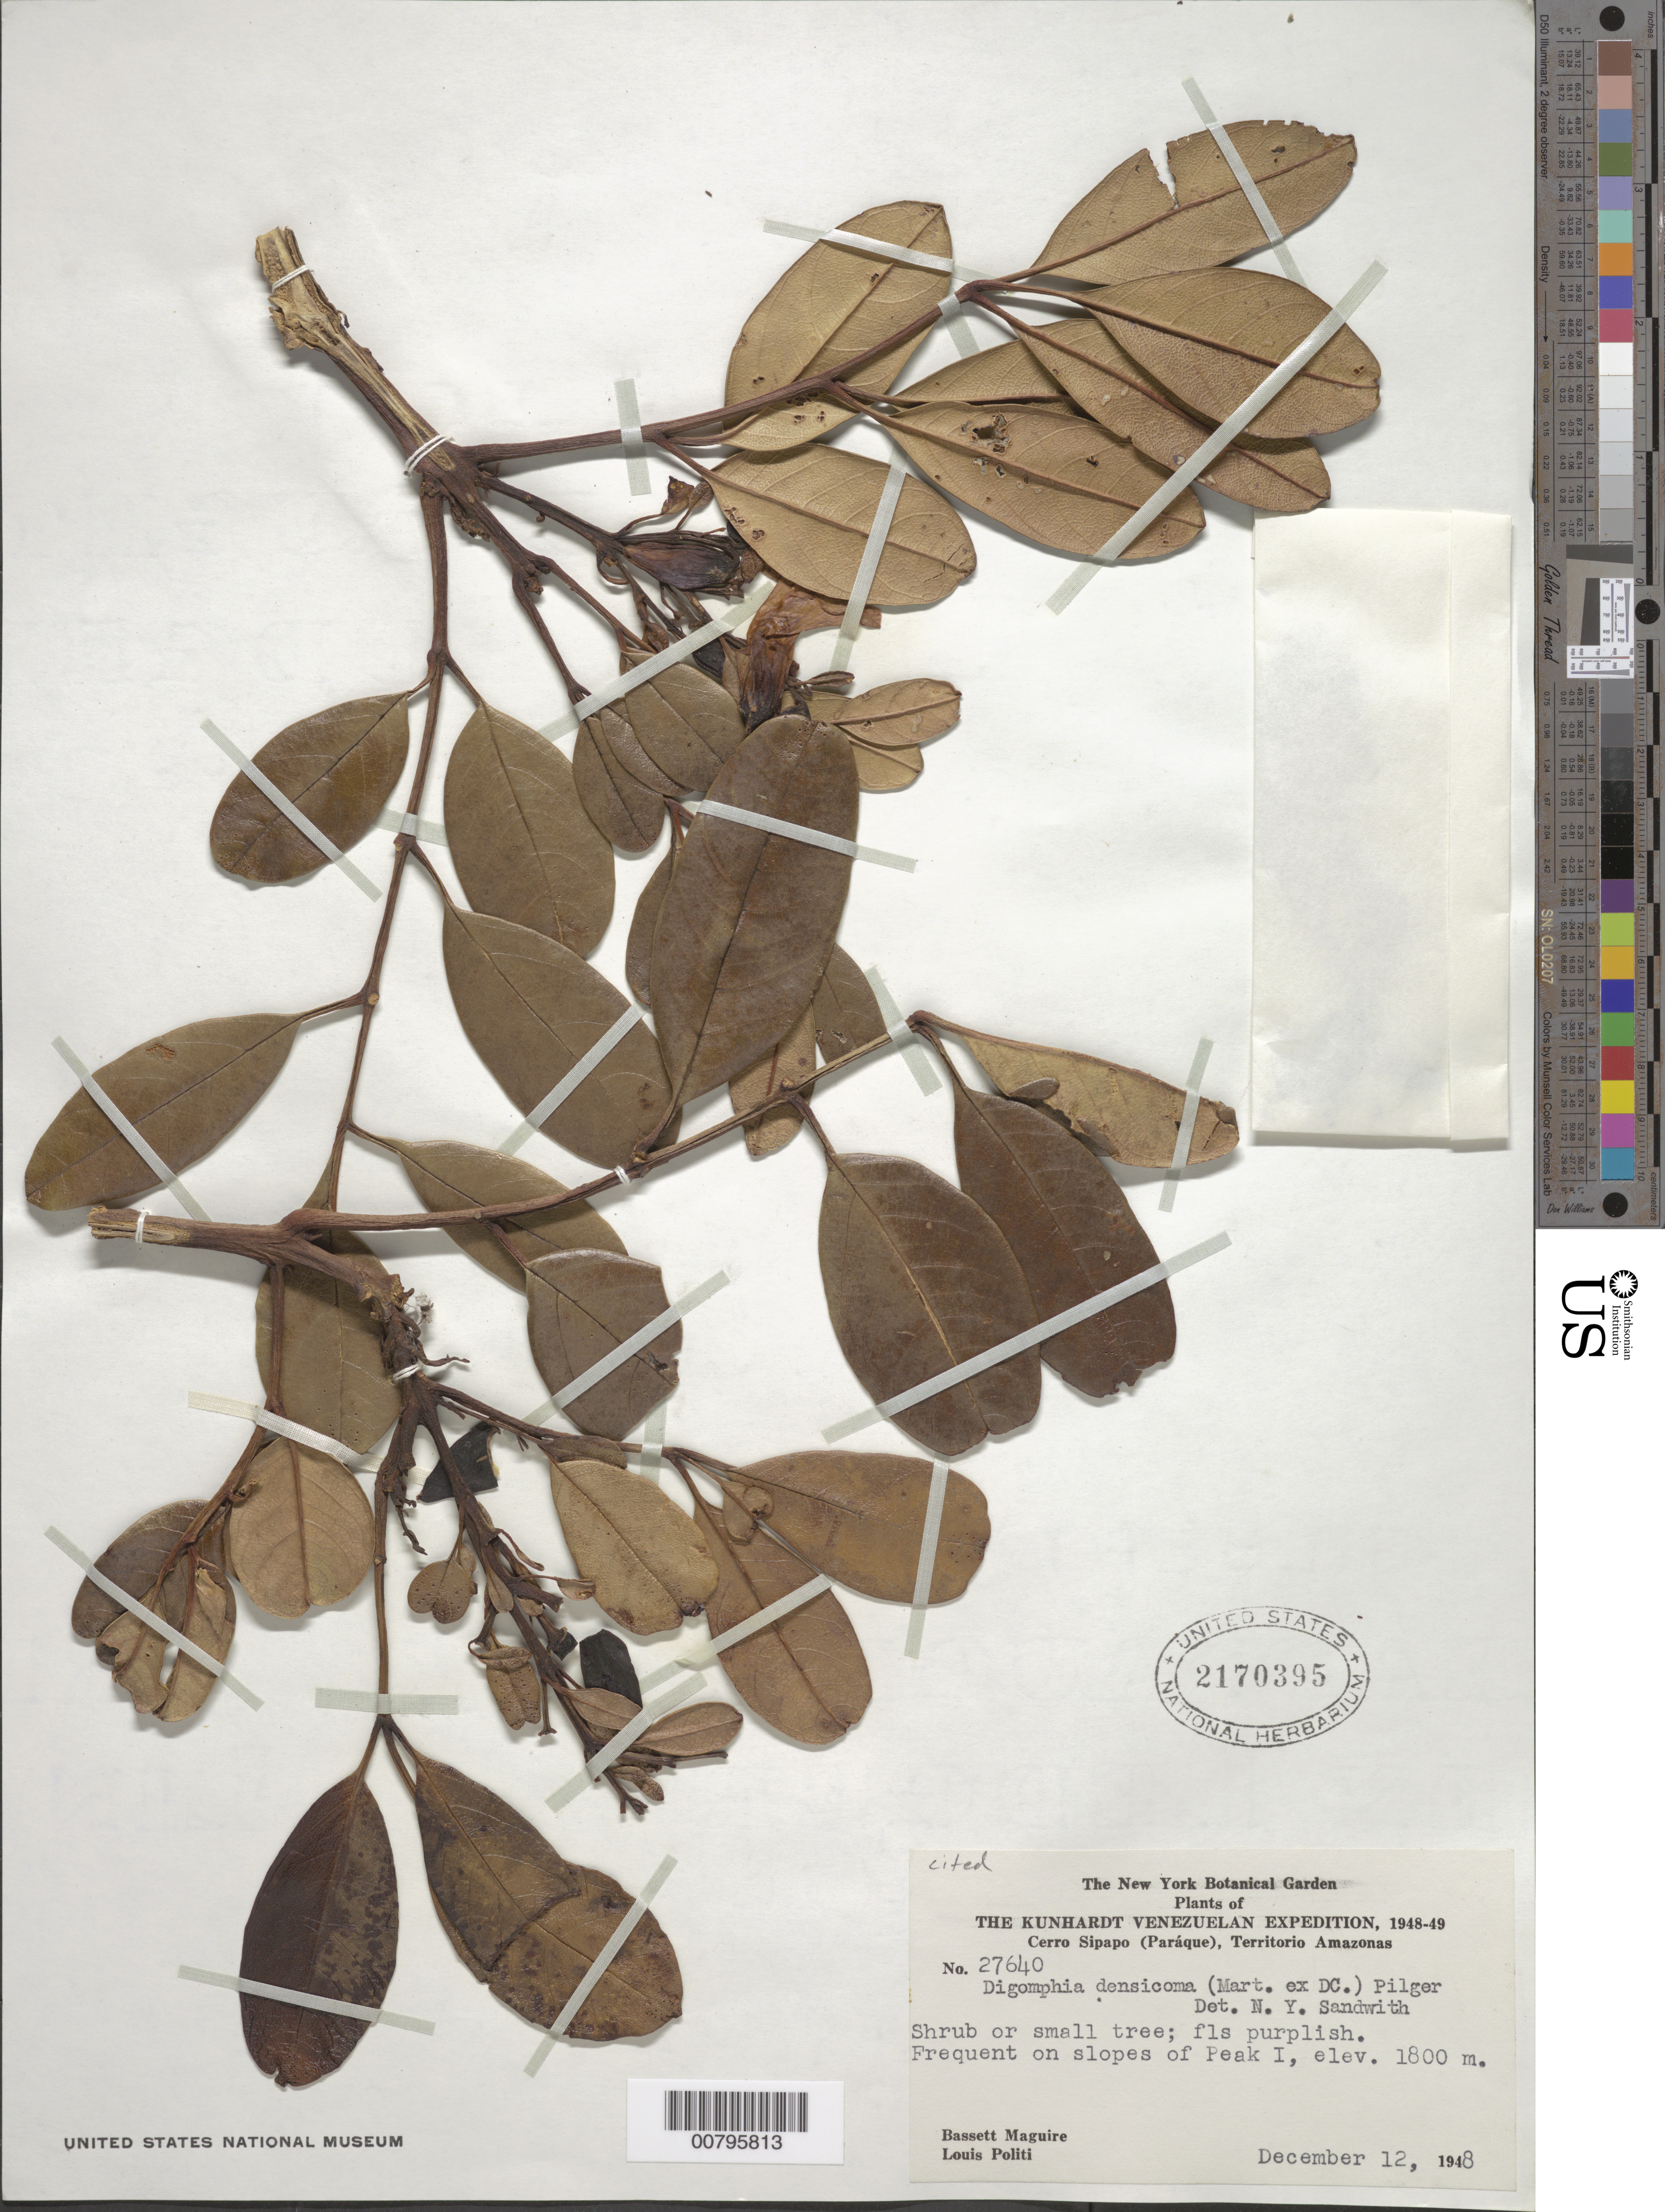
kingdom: Plantae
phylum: Tracheophyta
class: Magnoliopsida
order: Lamiales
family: Bignoniaceae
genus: Digomphia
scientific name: Digomphia densicoma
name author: (Mart. ex DC.) Pilg.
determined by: Sandwith, N. Y.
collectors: B. Maguire & L. Politi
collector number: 27640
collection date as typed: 12-Dec-48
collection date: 1948-12-12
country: Venezuela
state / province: Amazonas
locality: Cerro Sipapo (Paráque), Peak I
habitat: Slopes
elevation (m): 1800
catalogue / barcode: US 2170395